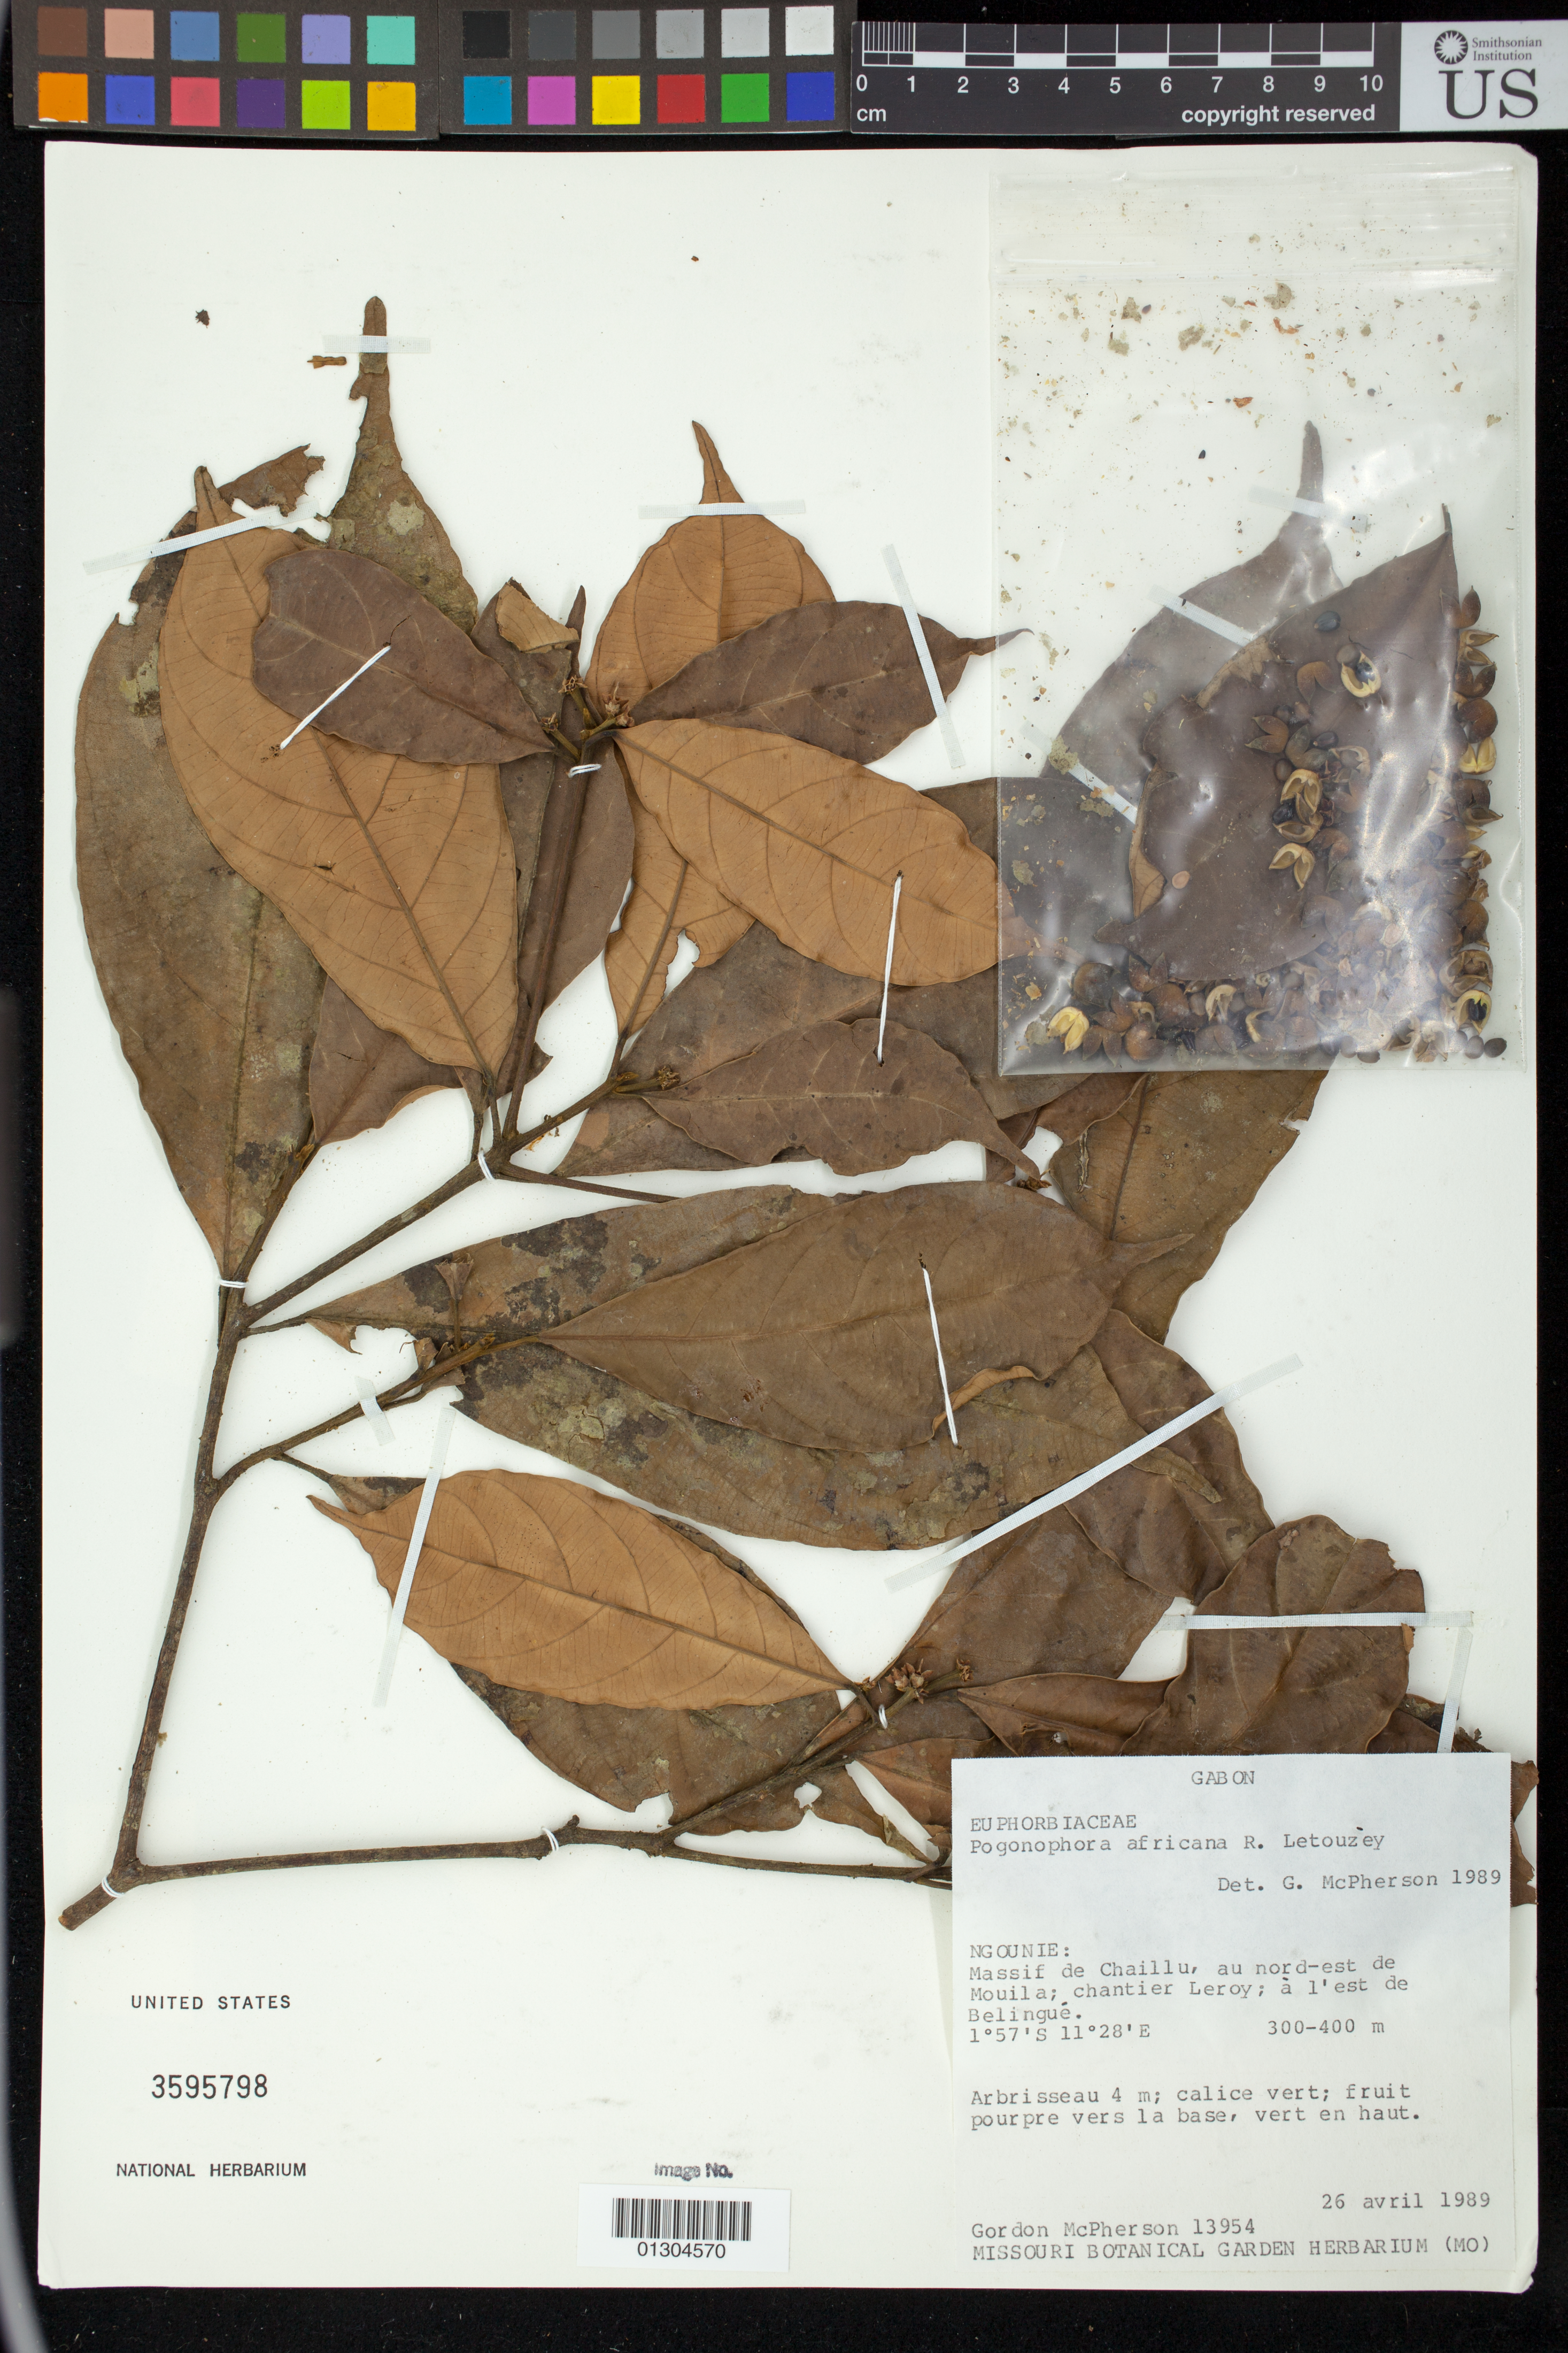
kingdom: Plantae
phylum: Tracheophyta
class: Magnoliopsida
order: Malpighiales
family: Peraceae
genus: Pogonophora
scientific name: Pogonophora africana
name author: R. Letouzey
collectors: G. D. McPherson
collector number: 13954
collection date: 1989-04-26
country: Gabon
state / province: Ngounie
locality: Massif de Chaillu, au nord-est de Mouila; chantier Leroy; a l'est de Belingue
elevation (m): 300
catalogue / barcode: US 3595798